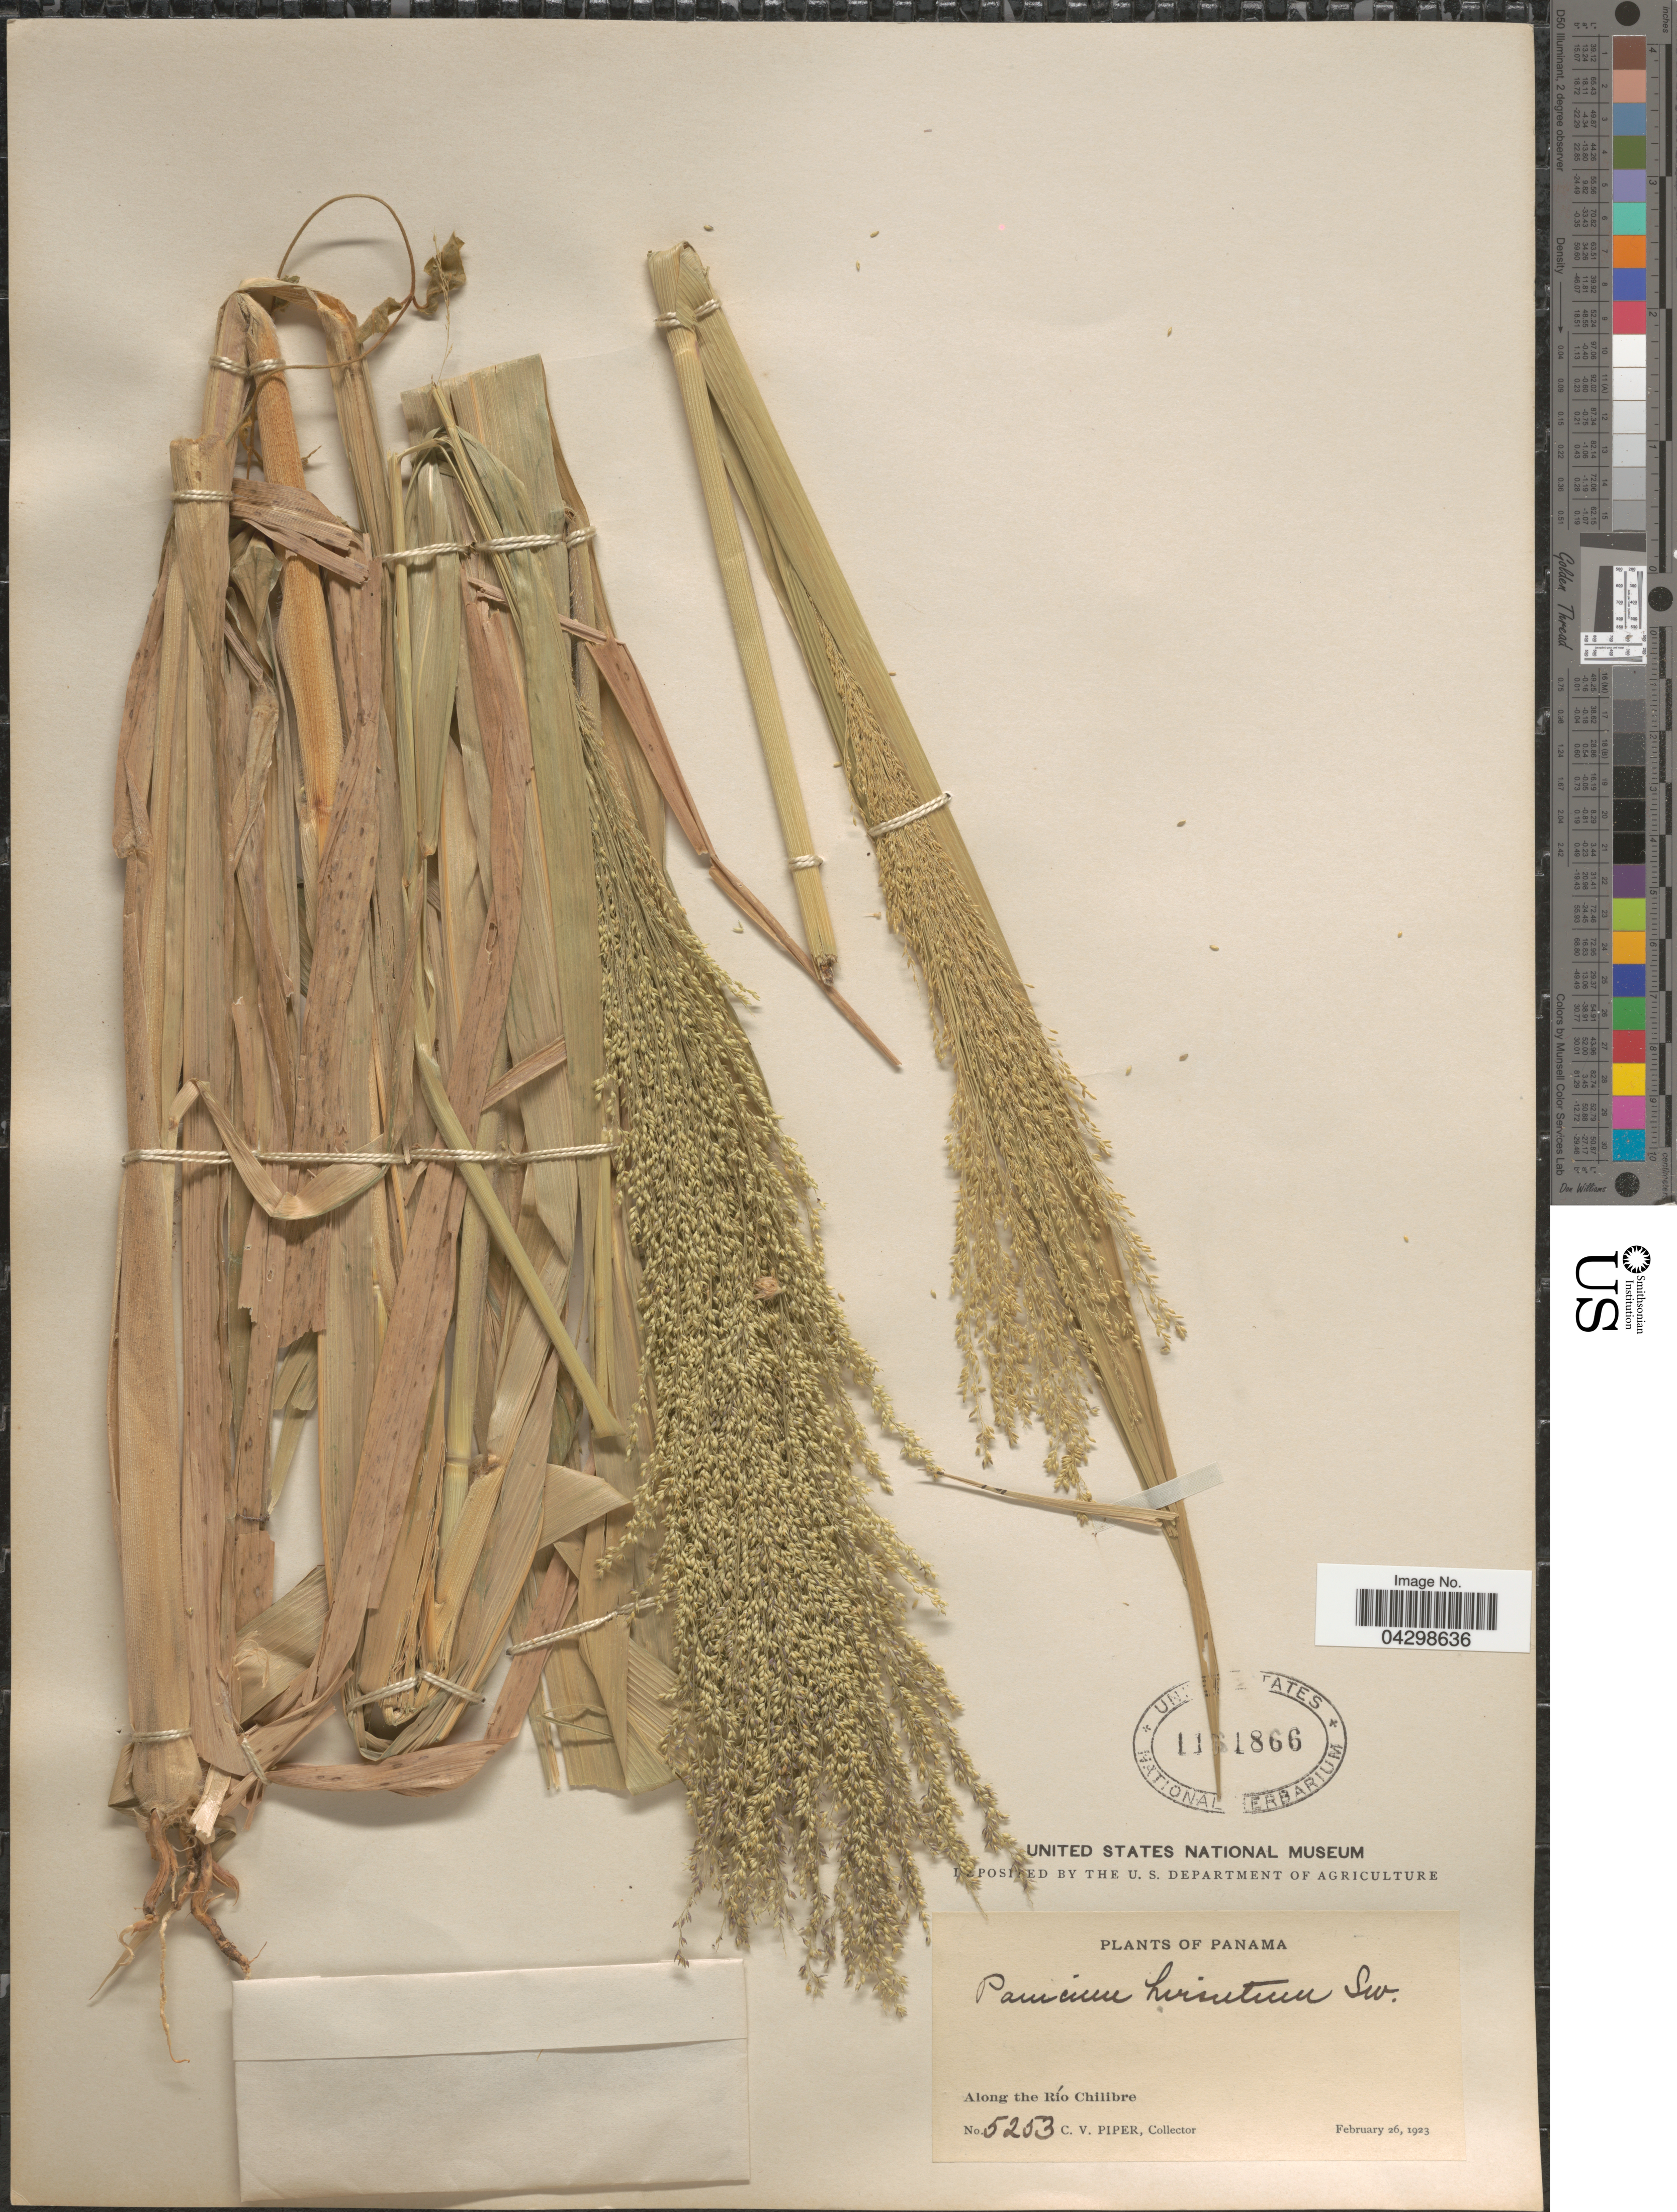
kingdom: Plantae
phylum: Tracheophyta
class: Liliopsida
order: Poales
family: Poaceae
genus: Panicum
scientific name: Panicum hirsutum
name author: Sw.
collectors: C. V. Piper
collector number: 5253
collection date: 1923-02-26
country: Panama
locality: Along the Río Chilibre.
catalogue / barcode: US 1161866